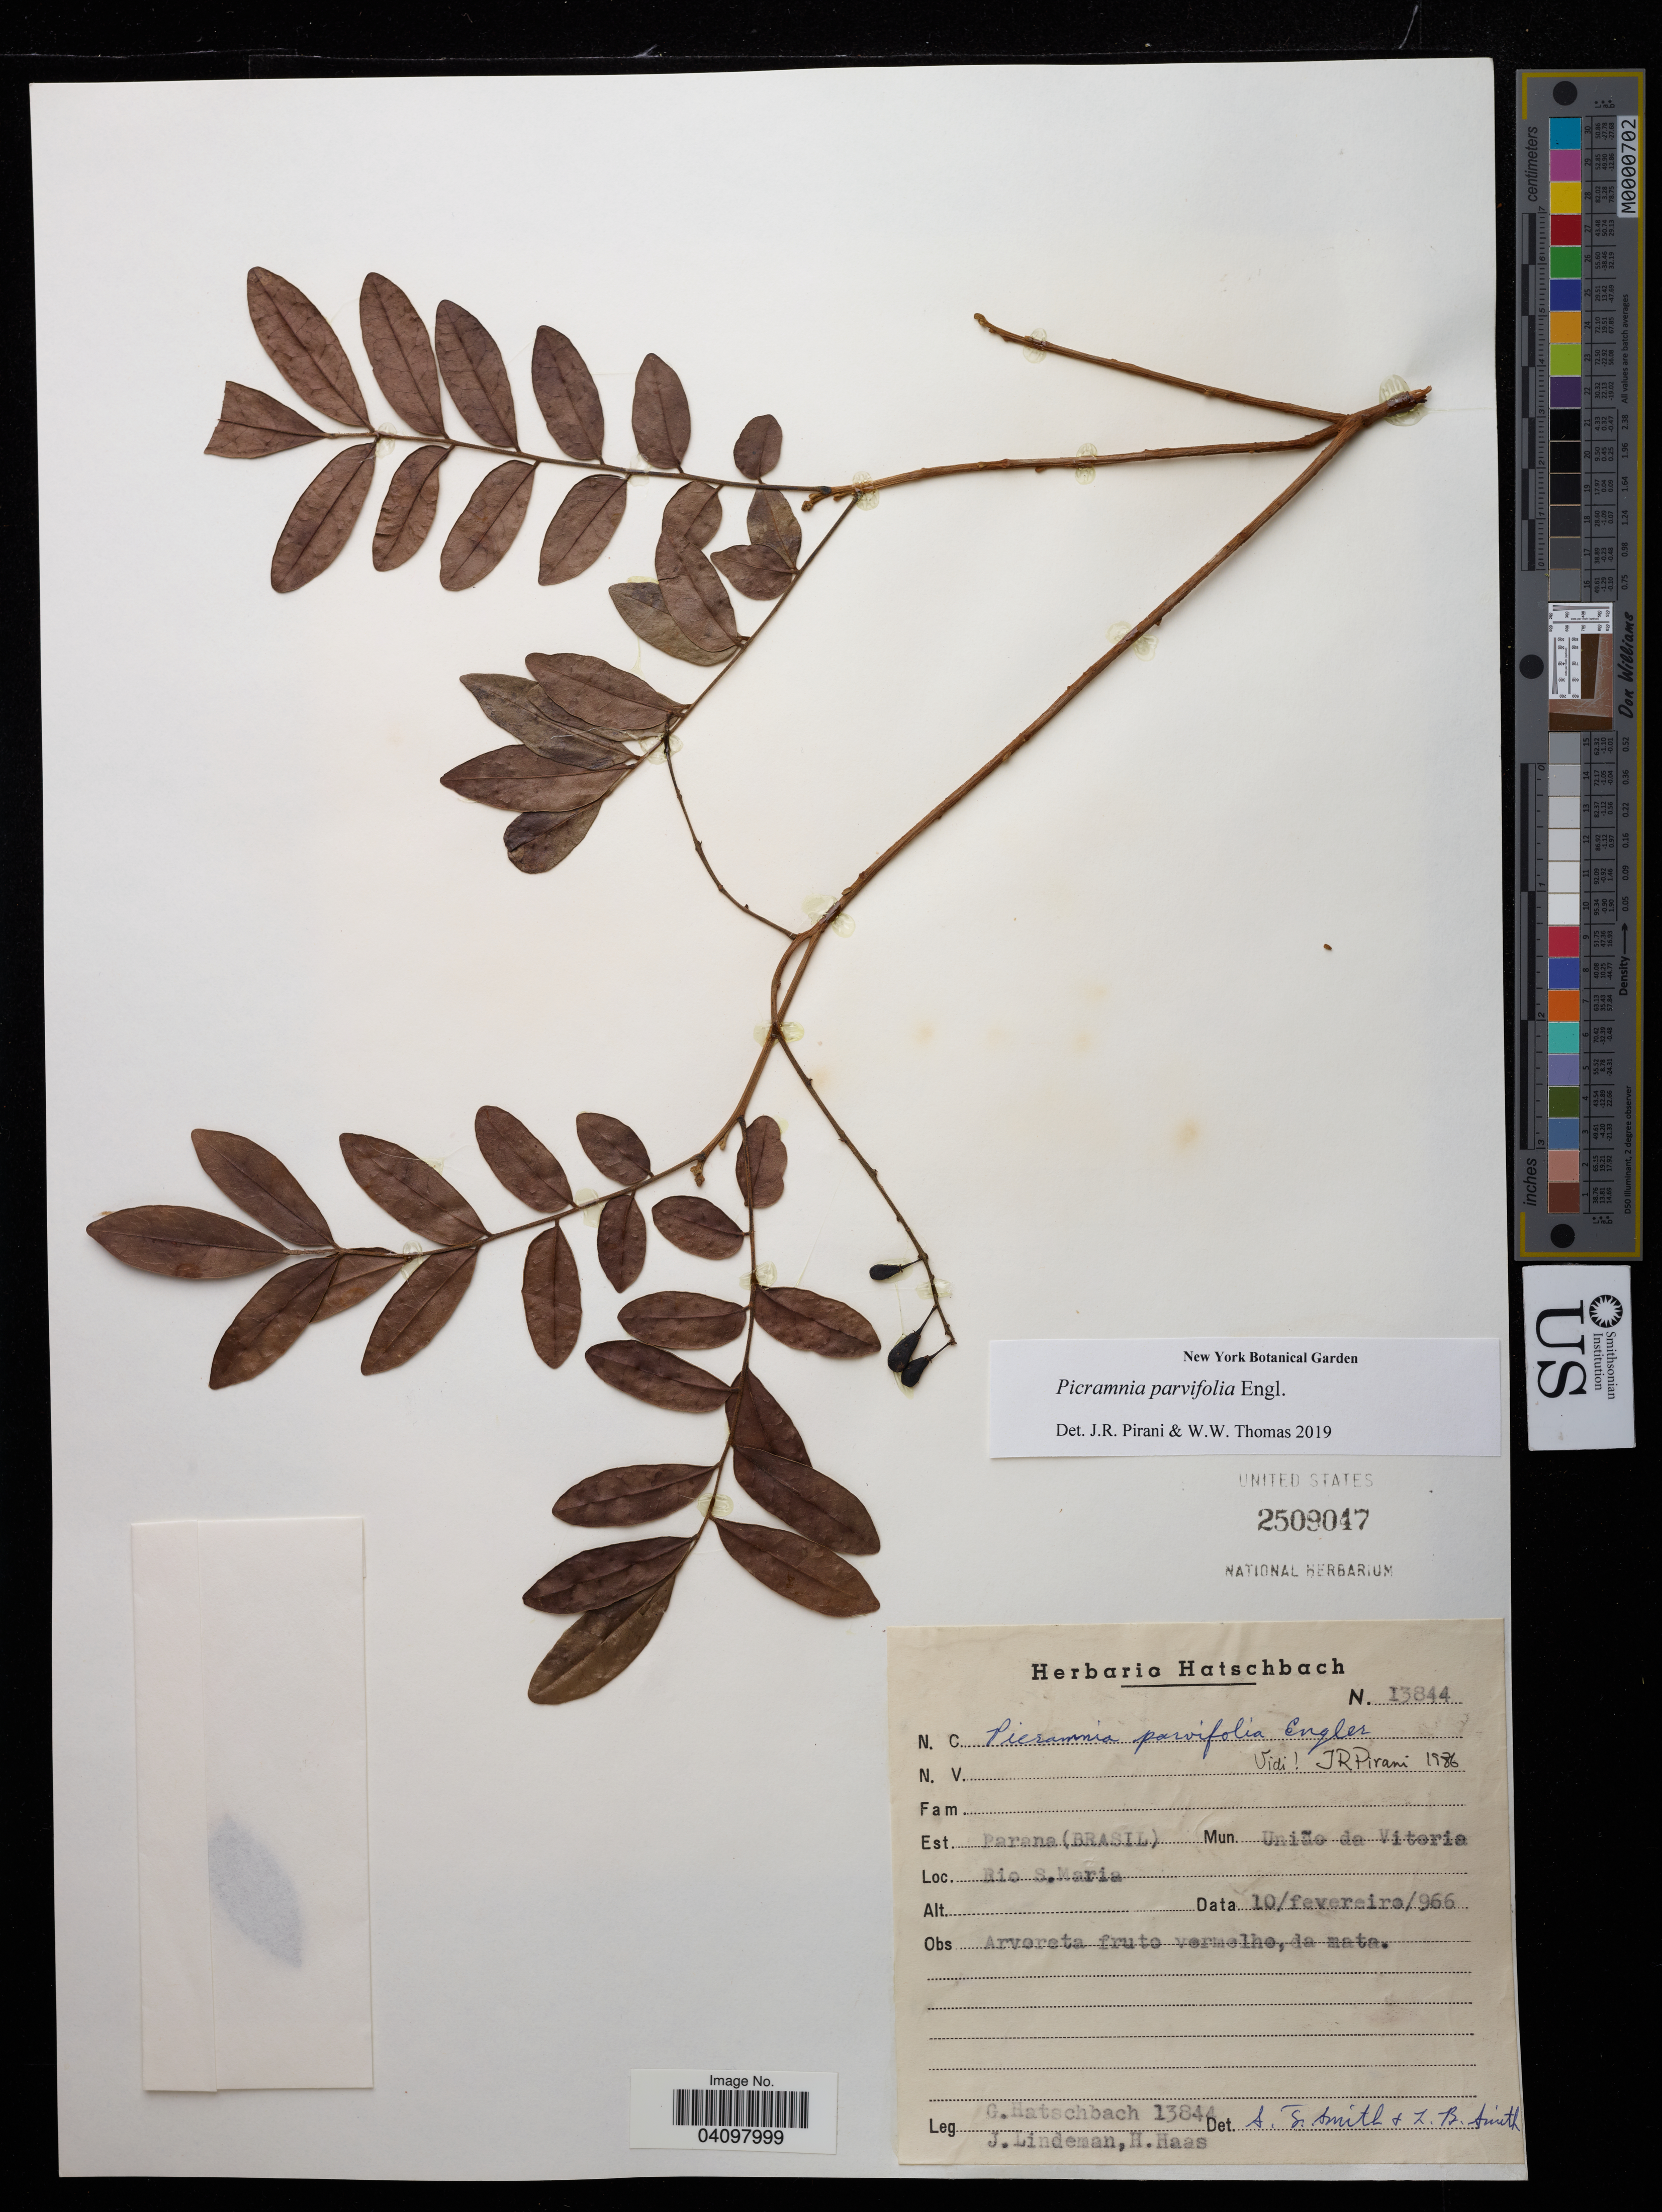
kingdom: Plantae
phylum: Tracheophyta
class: Magnoliopsida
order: Picramniales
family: Picramniaceae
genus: Picramnia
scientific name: Picramnia parvifolia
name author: Engl.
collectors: G. Hatschbach, J. Lindeman & H. Haas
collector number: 13844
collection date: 1996-02-10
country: Brazil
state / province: Paraná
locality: União da Vitoria. Rio S. Maria.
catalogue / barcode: US 2509017